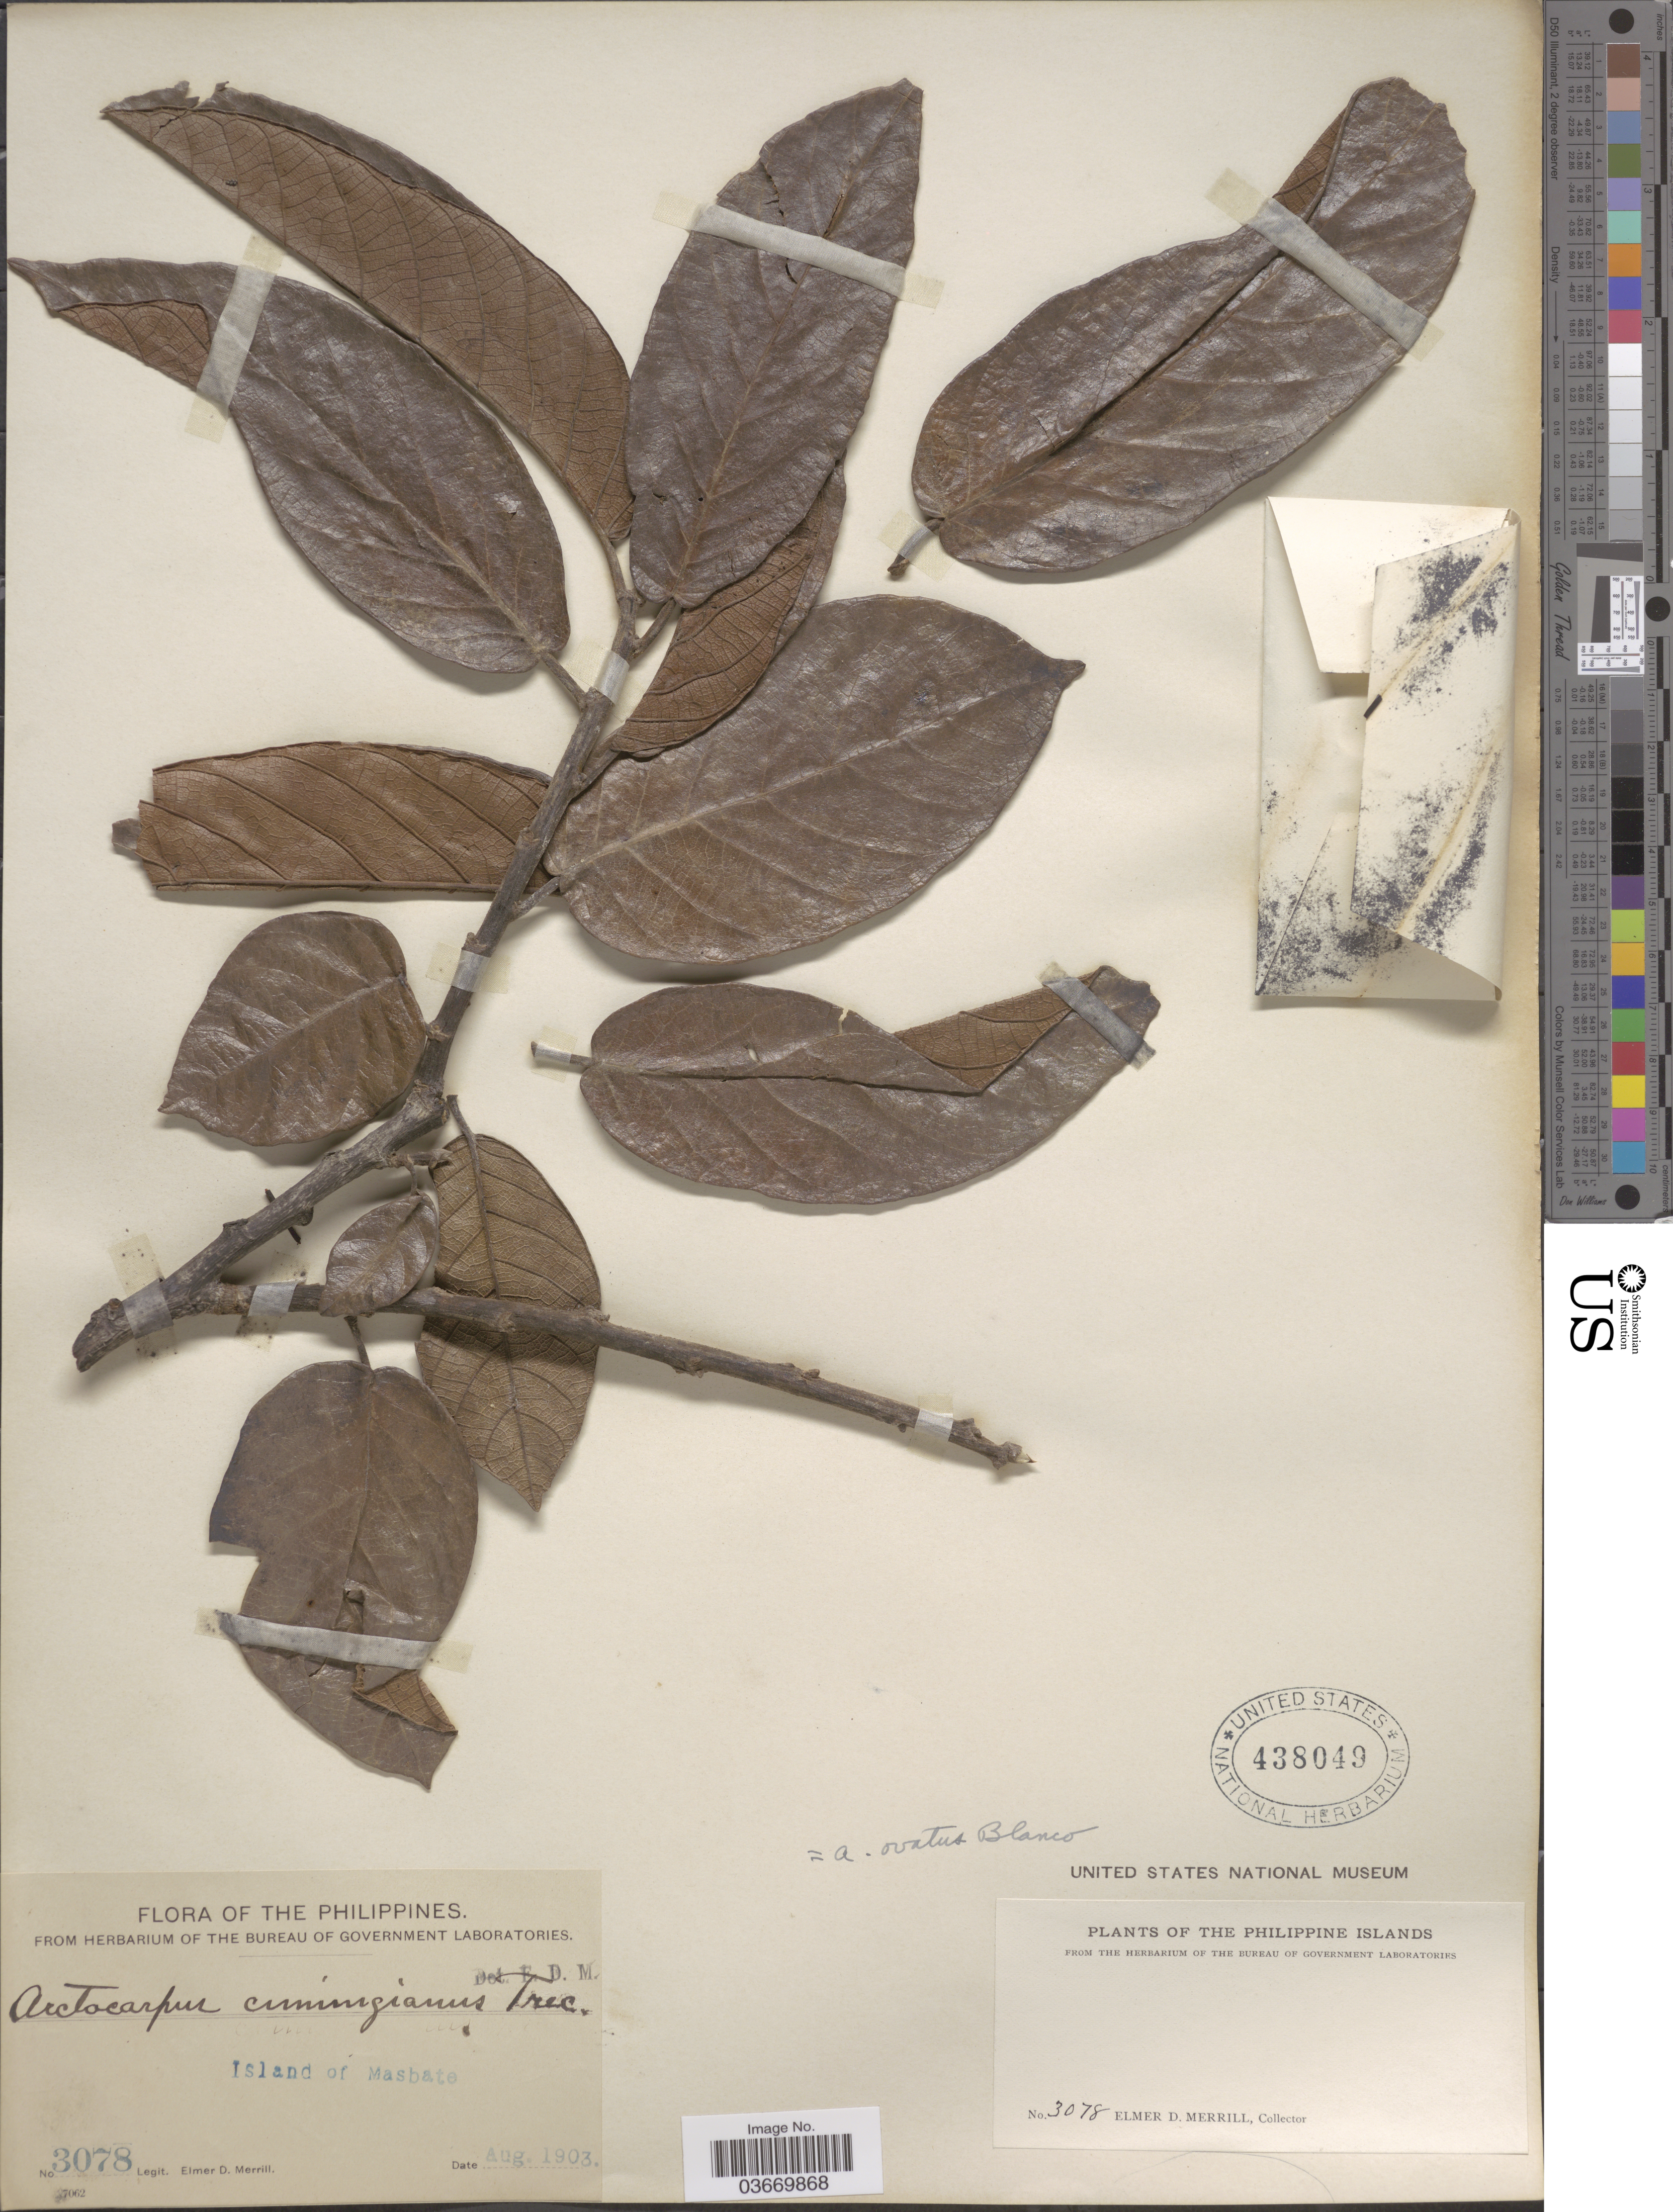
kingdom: Plantae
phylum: Tracheophyta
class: Magnoliopsida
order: Rosales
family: Moraceae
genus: Artocarpus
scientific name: Artocarpus ovatus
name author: Blanco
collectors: E. D. Merrill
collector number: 3078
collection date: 1903-08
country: Philippines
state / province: Bicol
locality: Island of Masbate. The Philippine Islands.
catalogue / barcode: US 438049